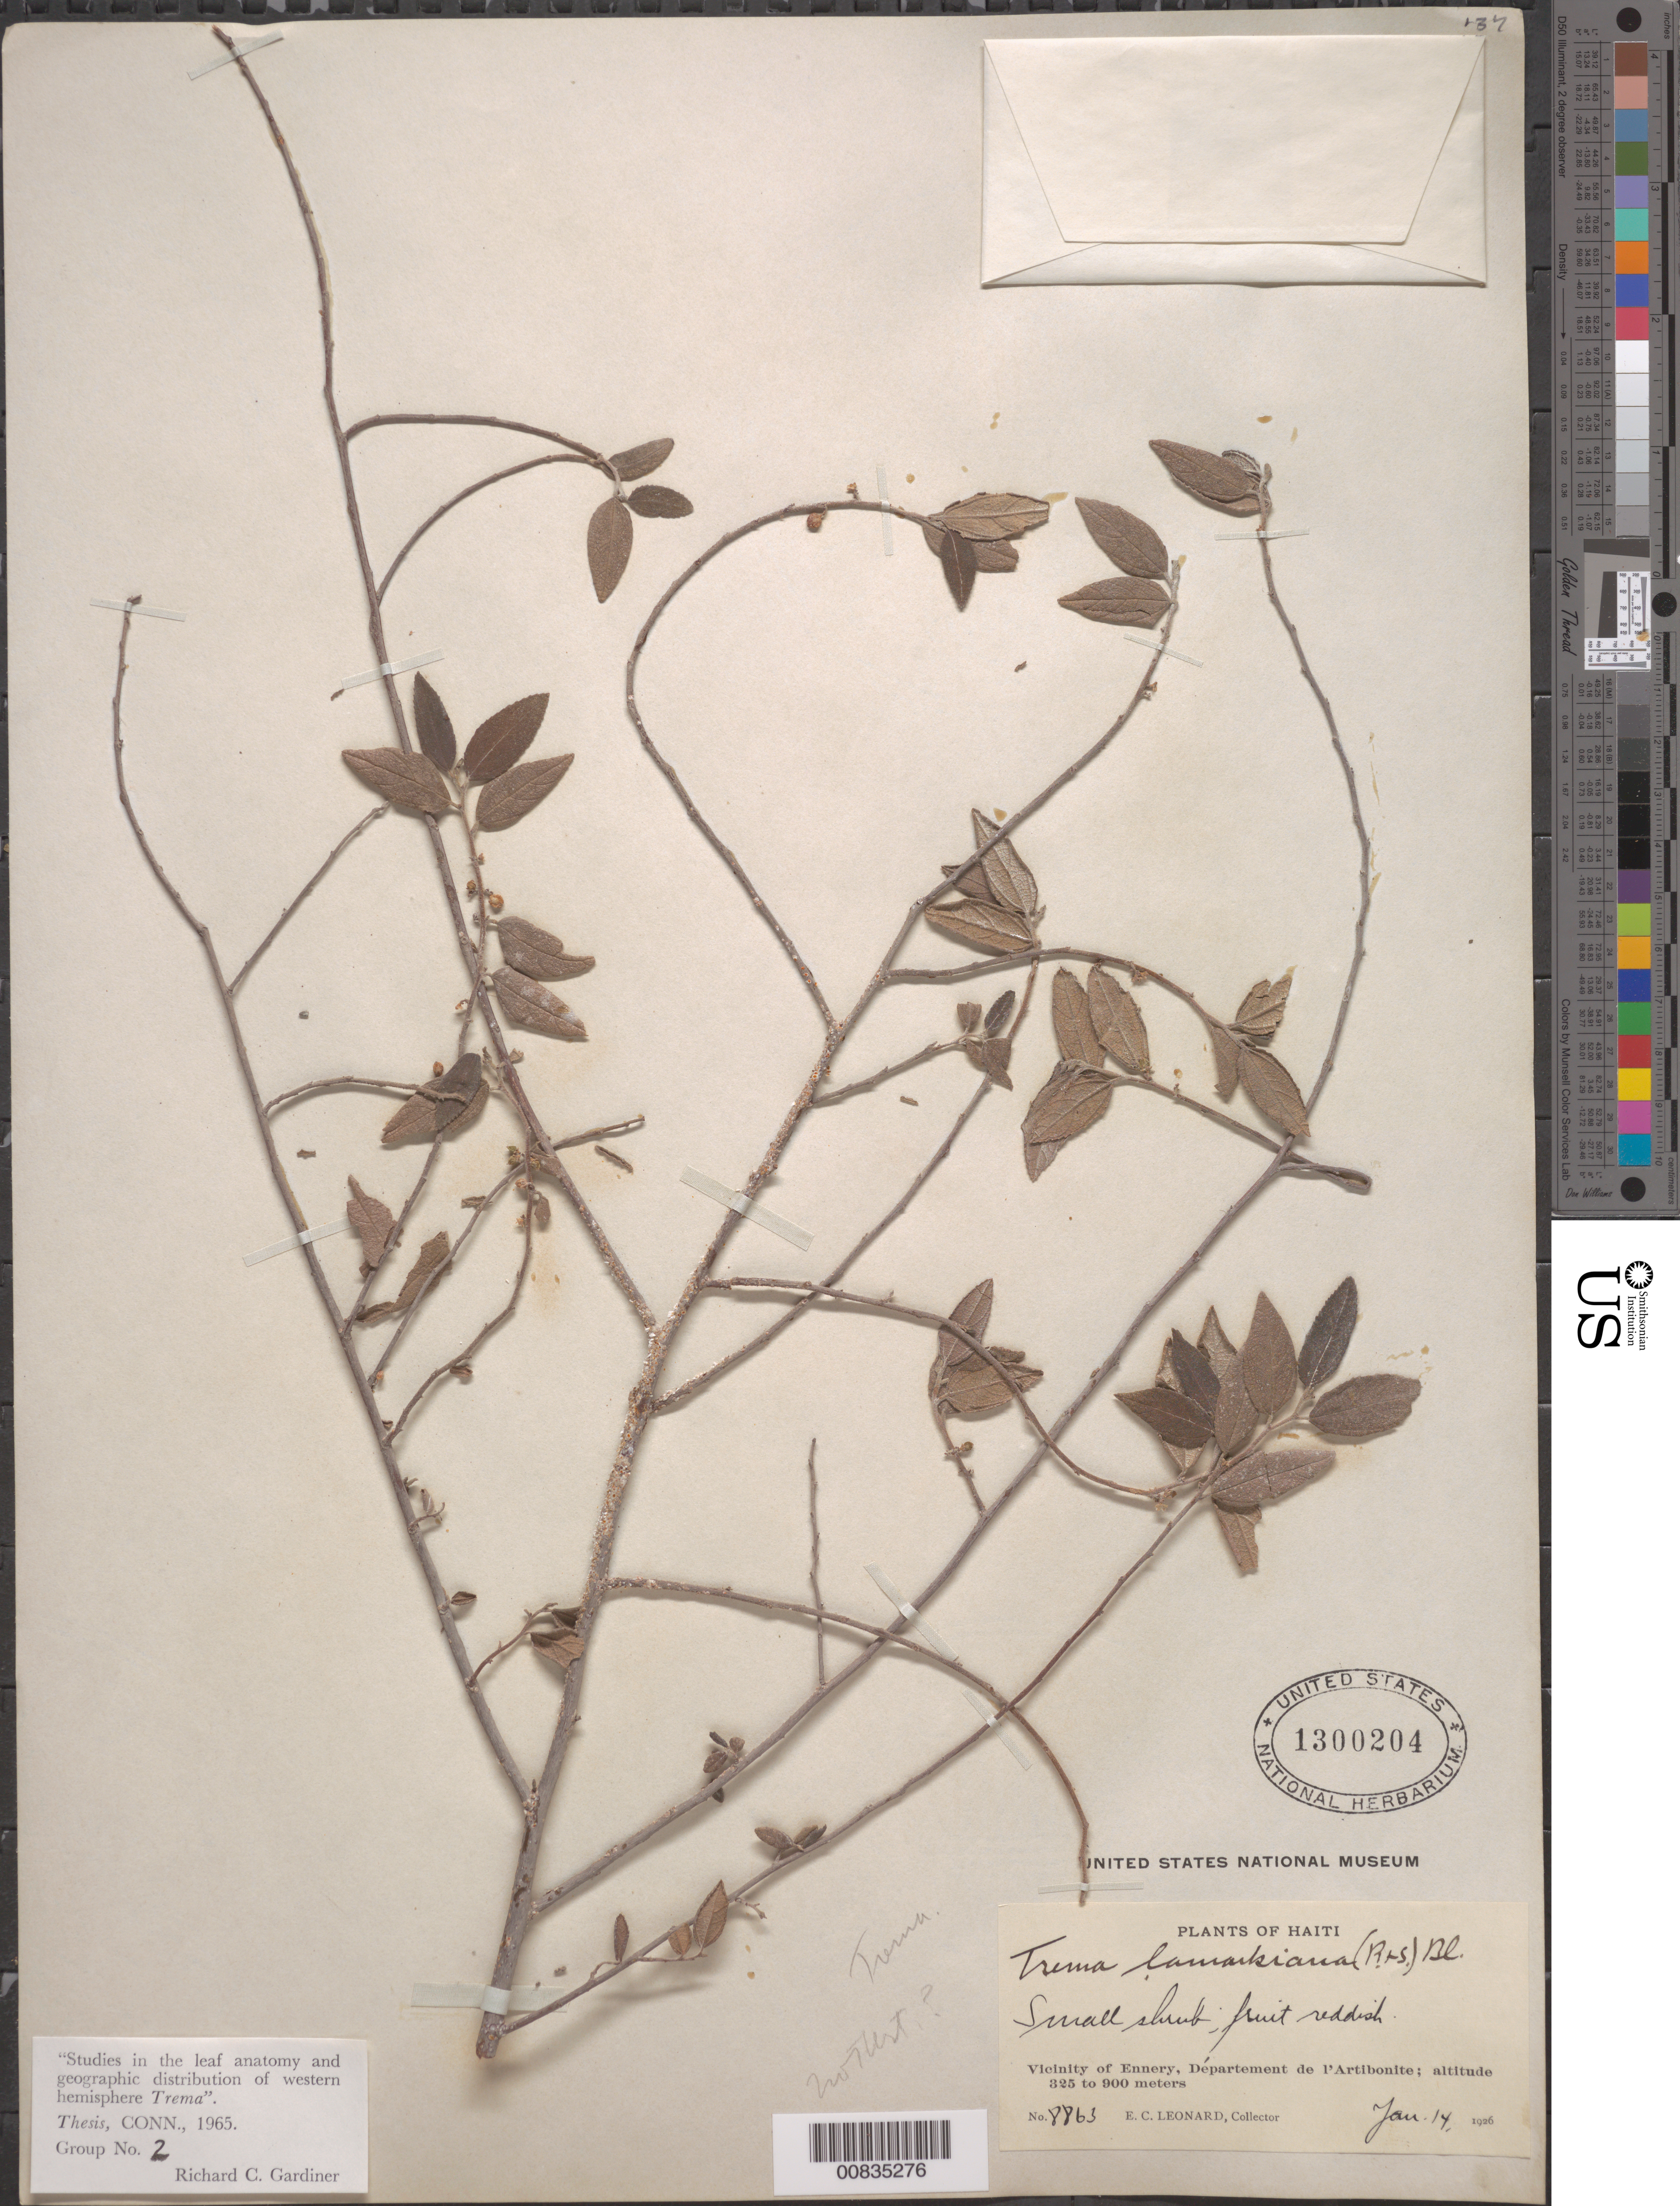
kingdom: Plantae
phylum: Tracheophyta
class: Magnoliopsida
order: Rosales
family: Cannabaceae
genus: Trema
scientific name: Trema lamarckianum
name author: (Schult.) Blume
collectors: E. C. Leonard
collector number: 8863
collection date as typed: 14 Jan 1926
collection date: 1926-01-14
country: Haiti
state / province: Artibonite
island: Hispaniola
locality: Vicinity of Ennery.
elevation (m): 325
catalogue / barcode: US 1300204